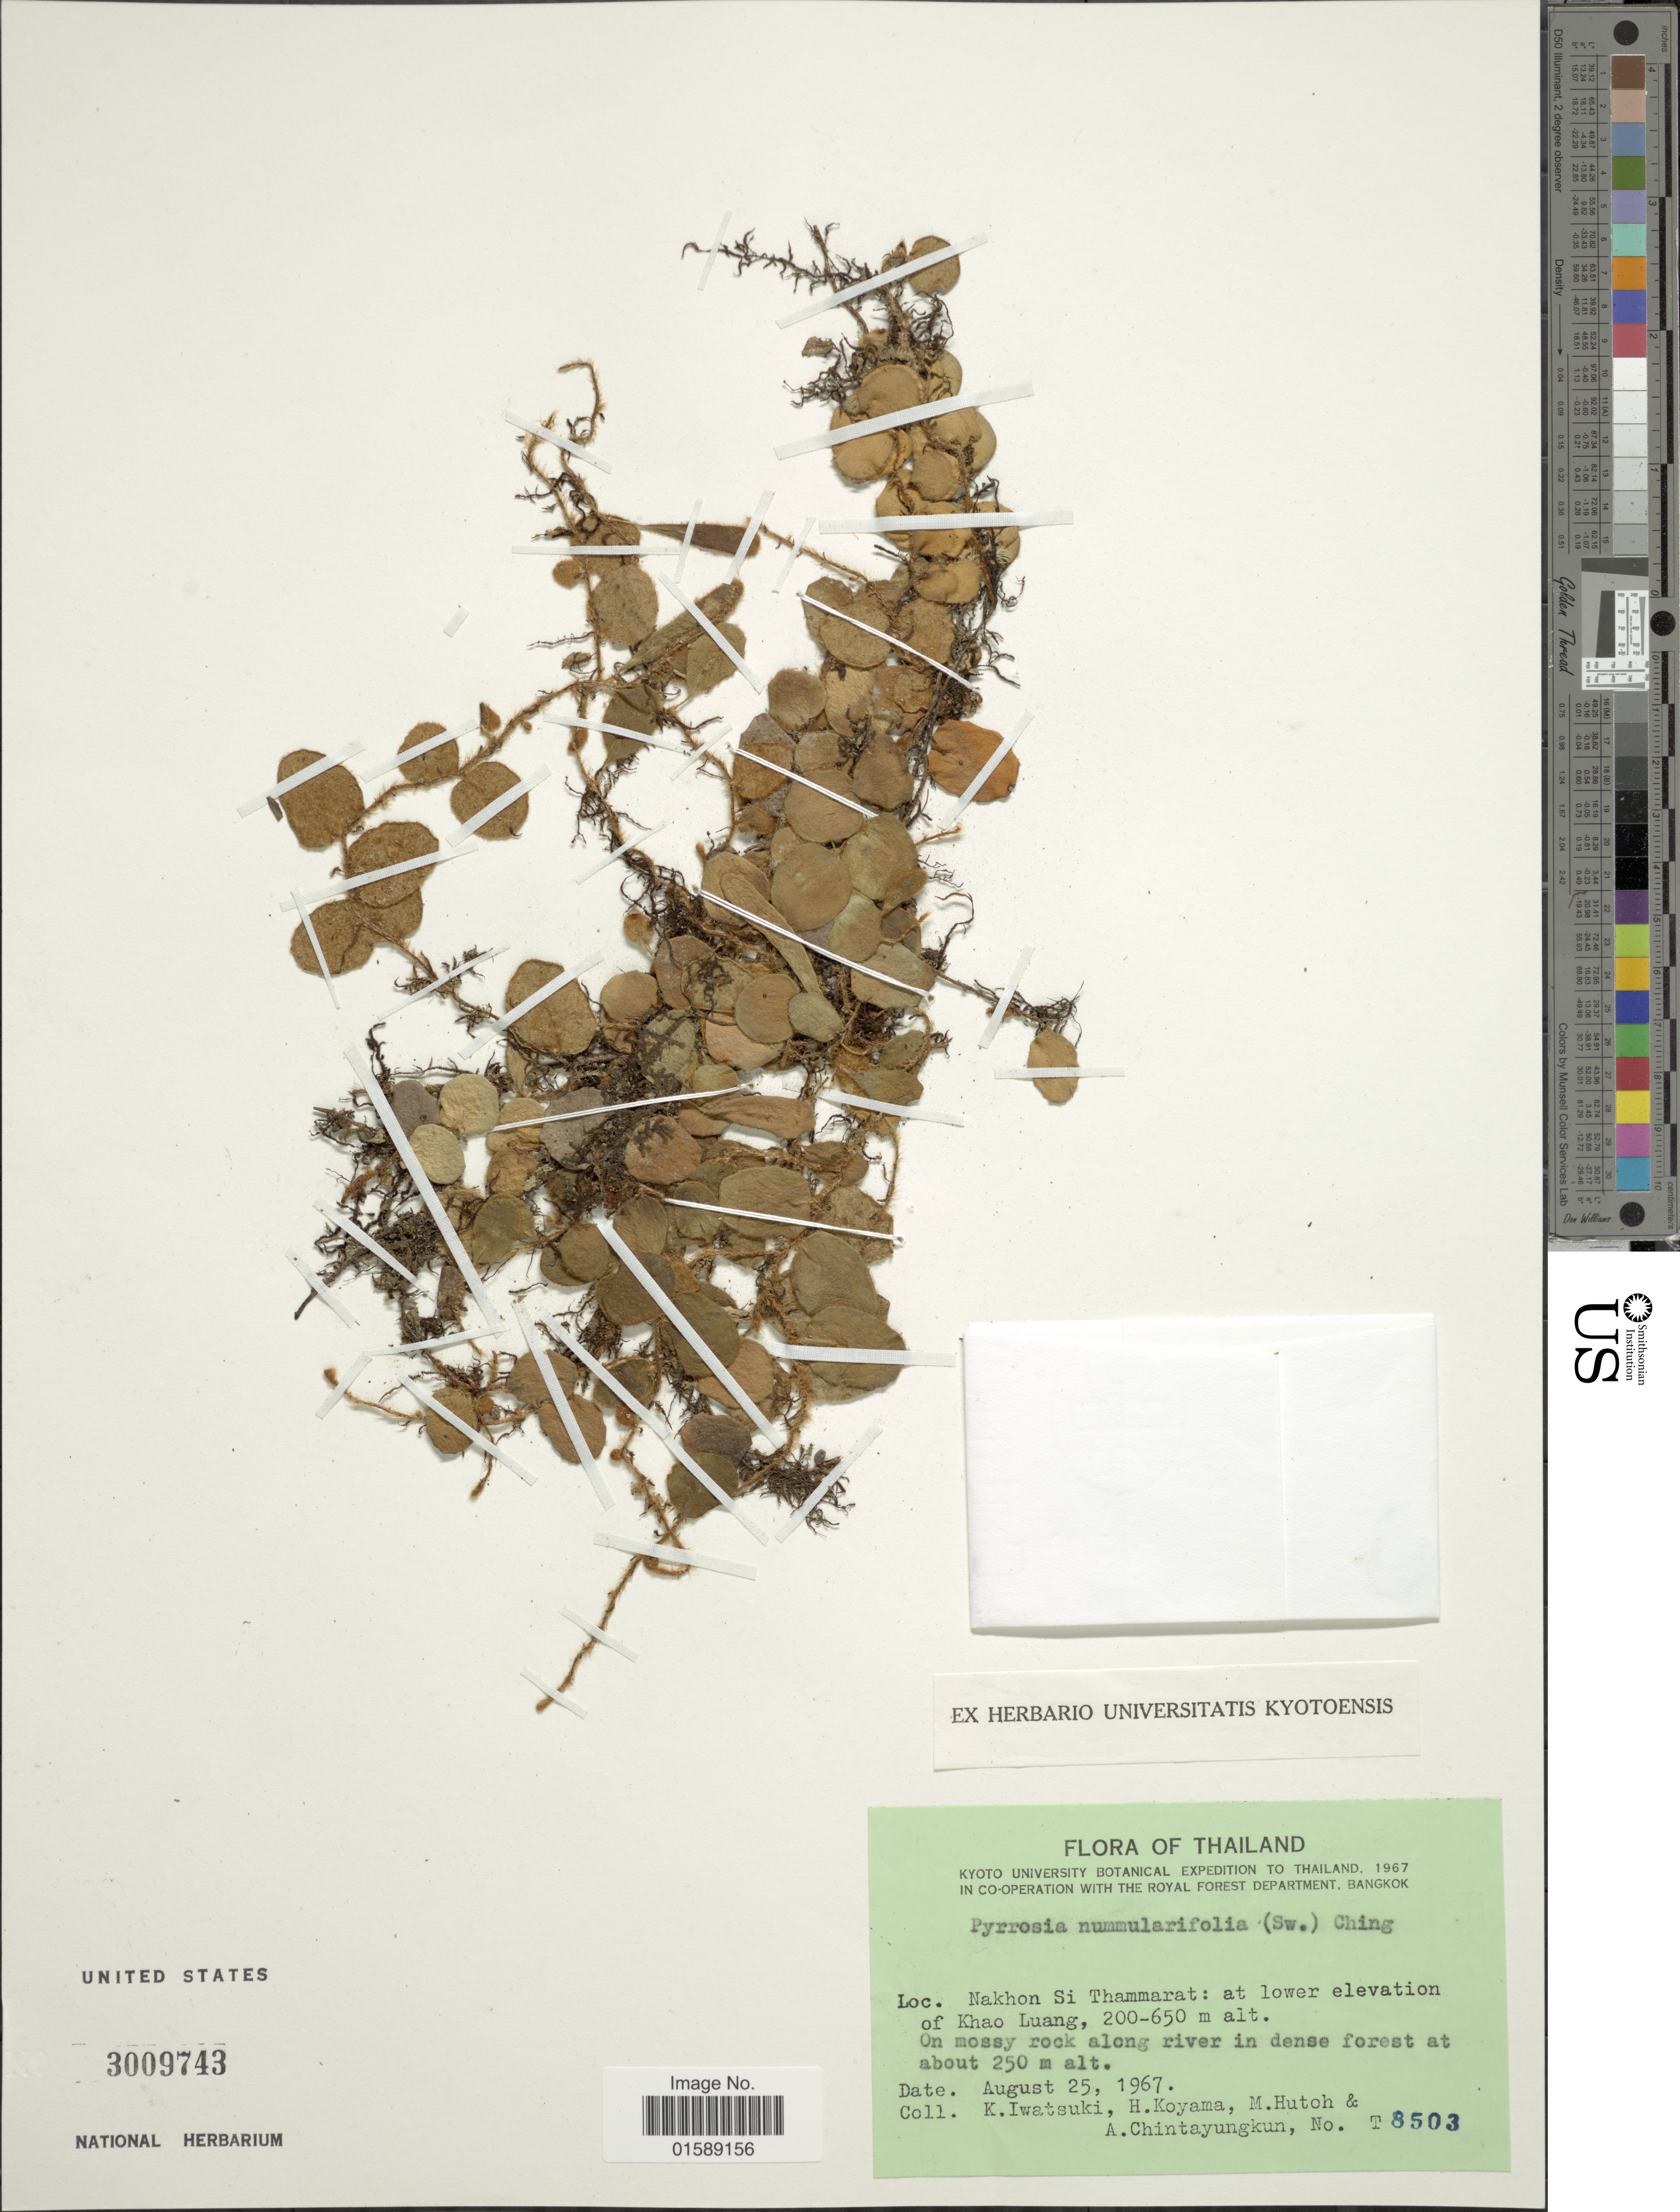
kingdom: Plantae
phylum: Tracheophyta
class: Polypodiopsida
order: Polypodiales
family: Polypodiaceae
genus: Pyrrosia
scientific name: Pyrrosia nummularifolia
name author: (Sw.) Ching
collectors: K. Iwatsuki, H. Koyama, M. Hutoh & A. Chintayungkun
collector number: T8503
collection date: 1967-08-25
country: Thailand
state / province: Nakhon Si Thammarat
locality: Nakhon Si Thammarat: at lower elevation of Khao Luang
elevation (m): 250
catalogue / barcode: US 3009743